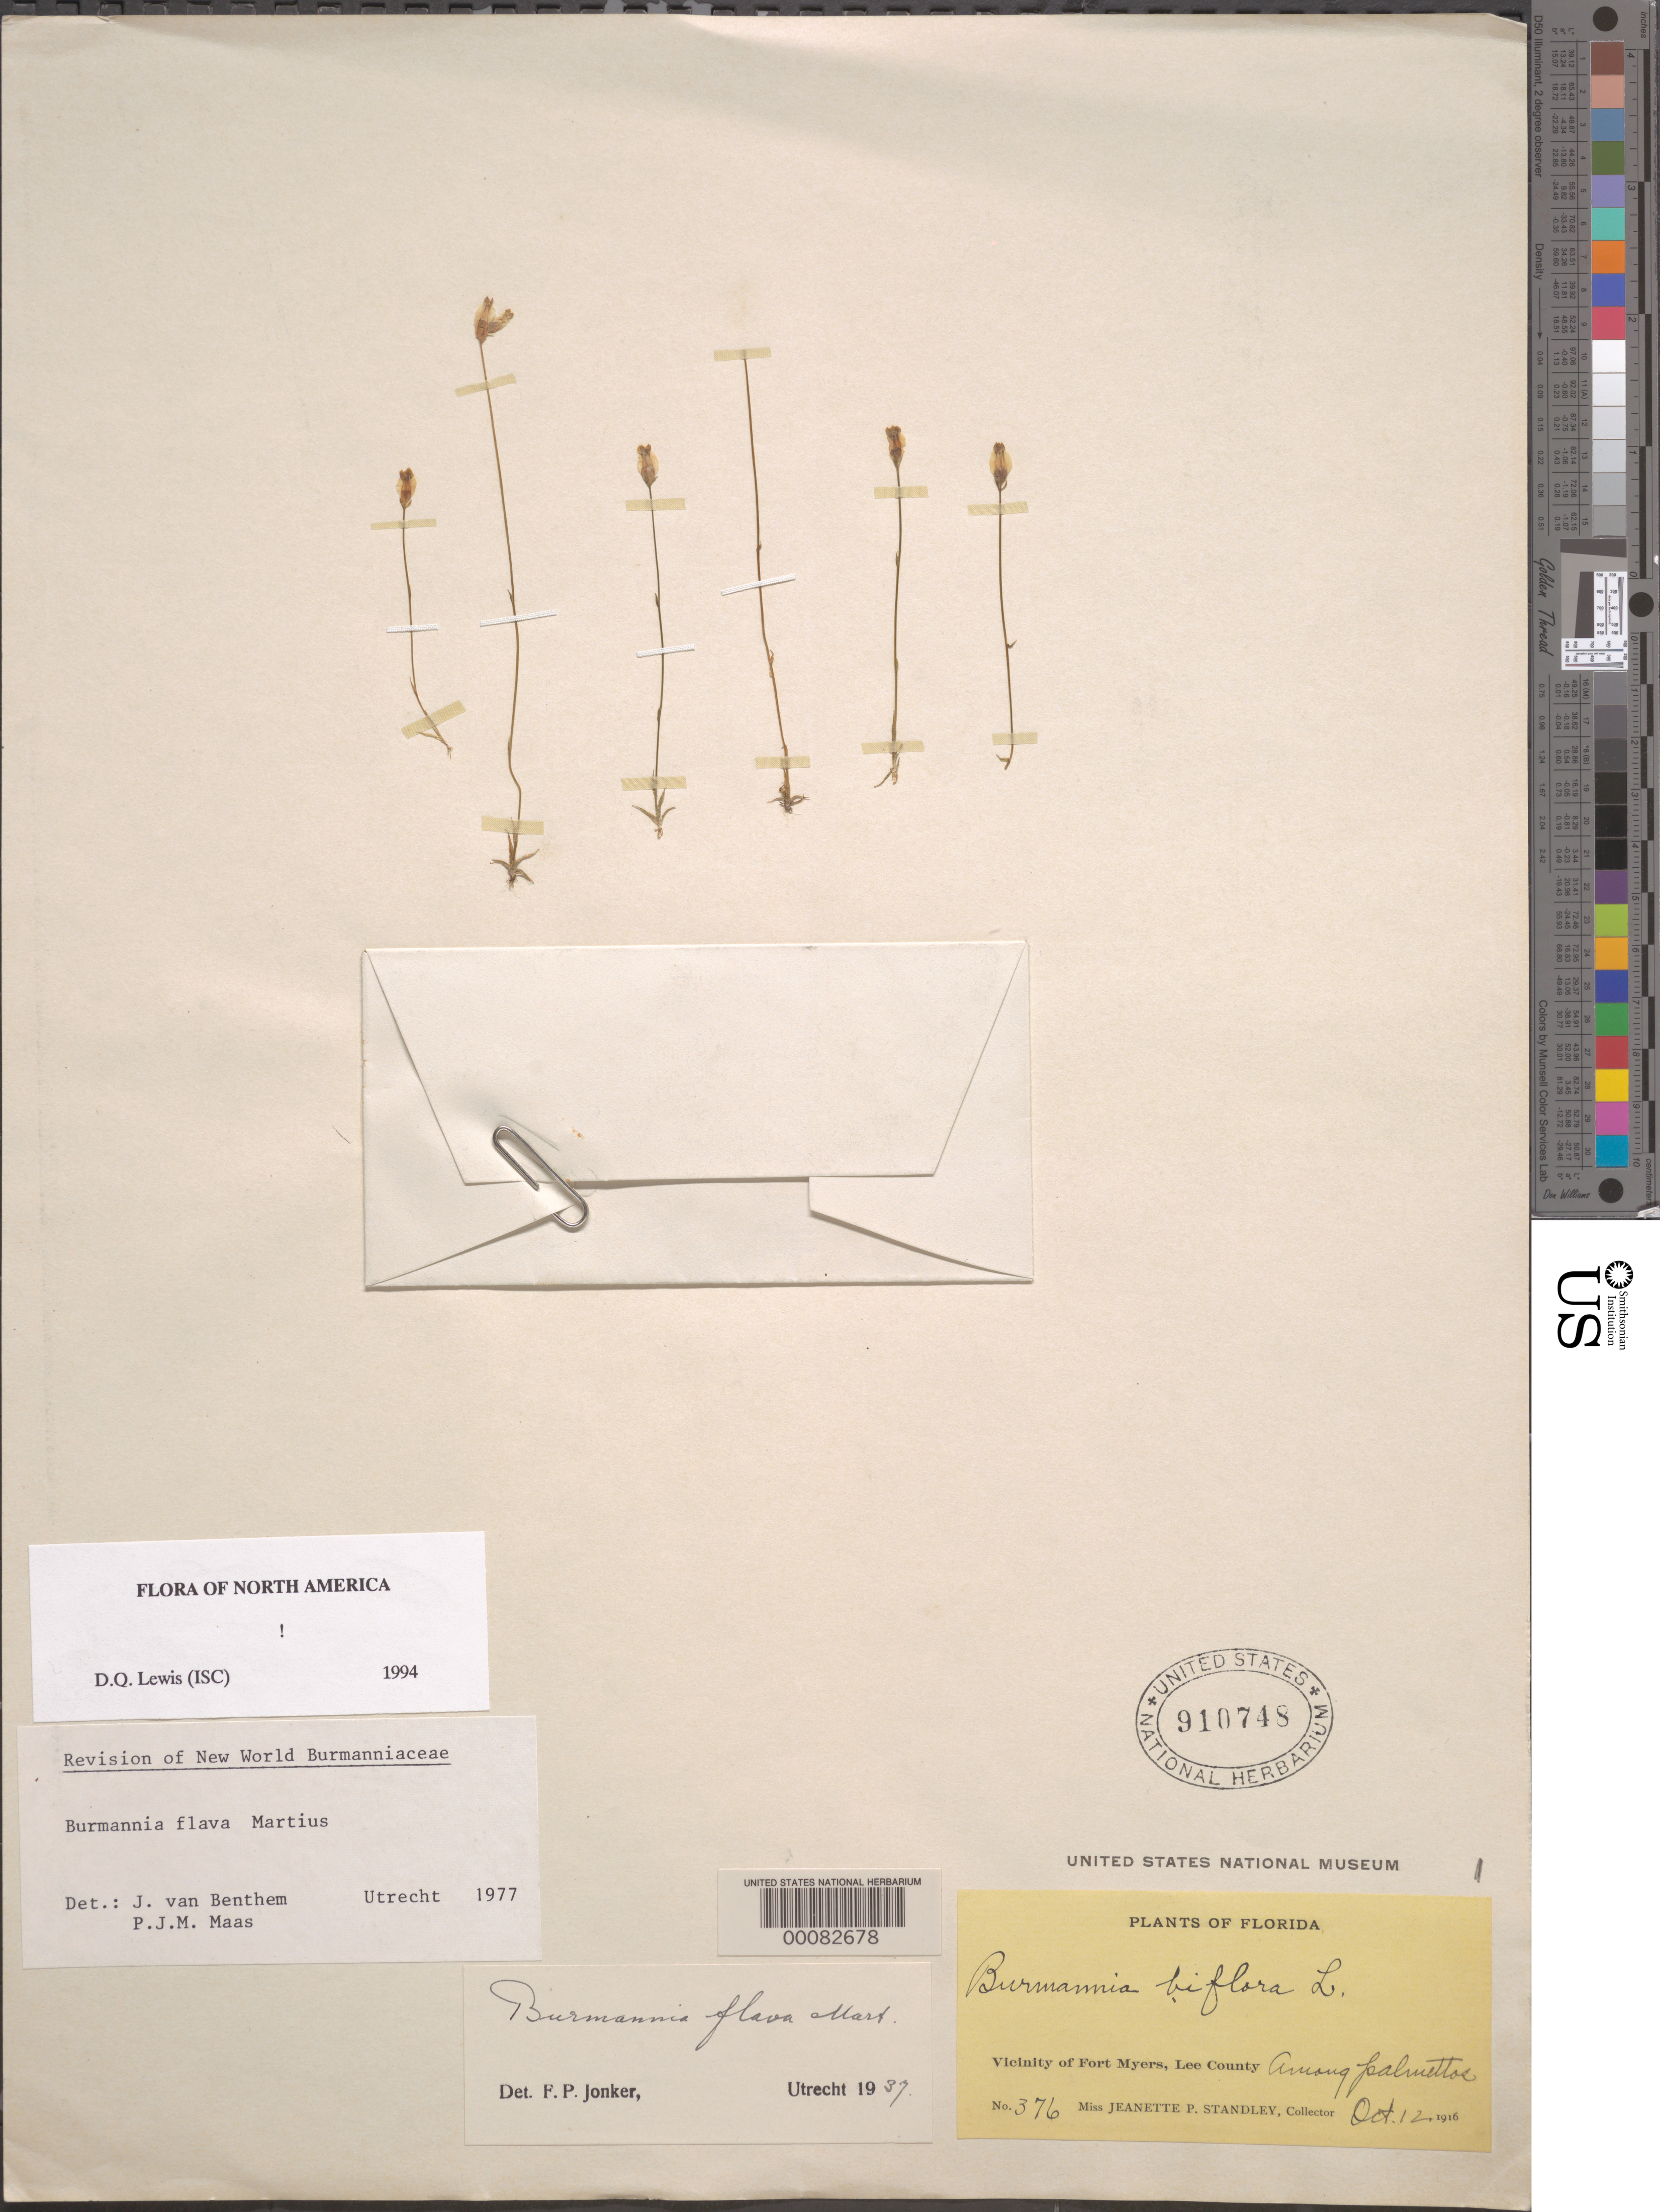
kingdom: Plantae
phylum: Tracheophyta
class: Liliopsida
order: Dioscoreales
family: Burmanniaceae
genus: Burmannia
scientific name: Burmannia flava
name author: Mart.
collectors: J. P. Standley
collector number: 376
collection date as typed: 12 Oct 1916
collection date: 1916-10-12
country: United States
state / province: Florida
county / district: Lee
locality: Fort Myers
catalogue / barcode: US 910748